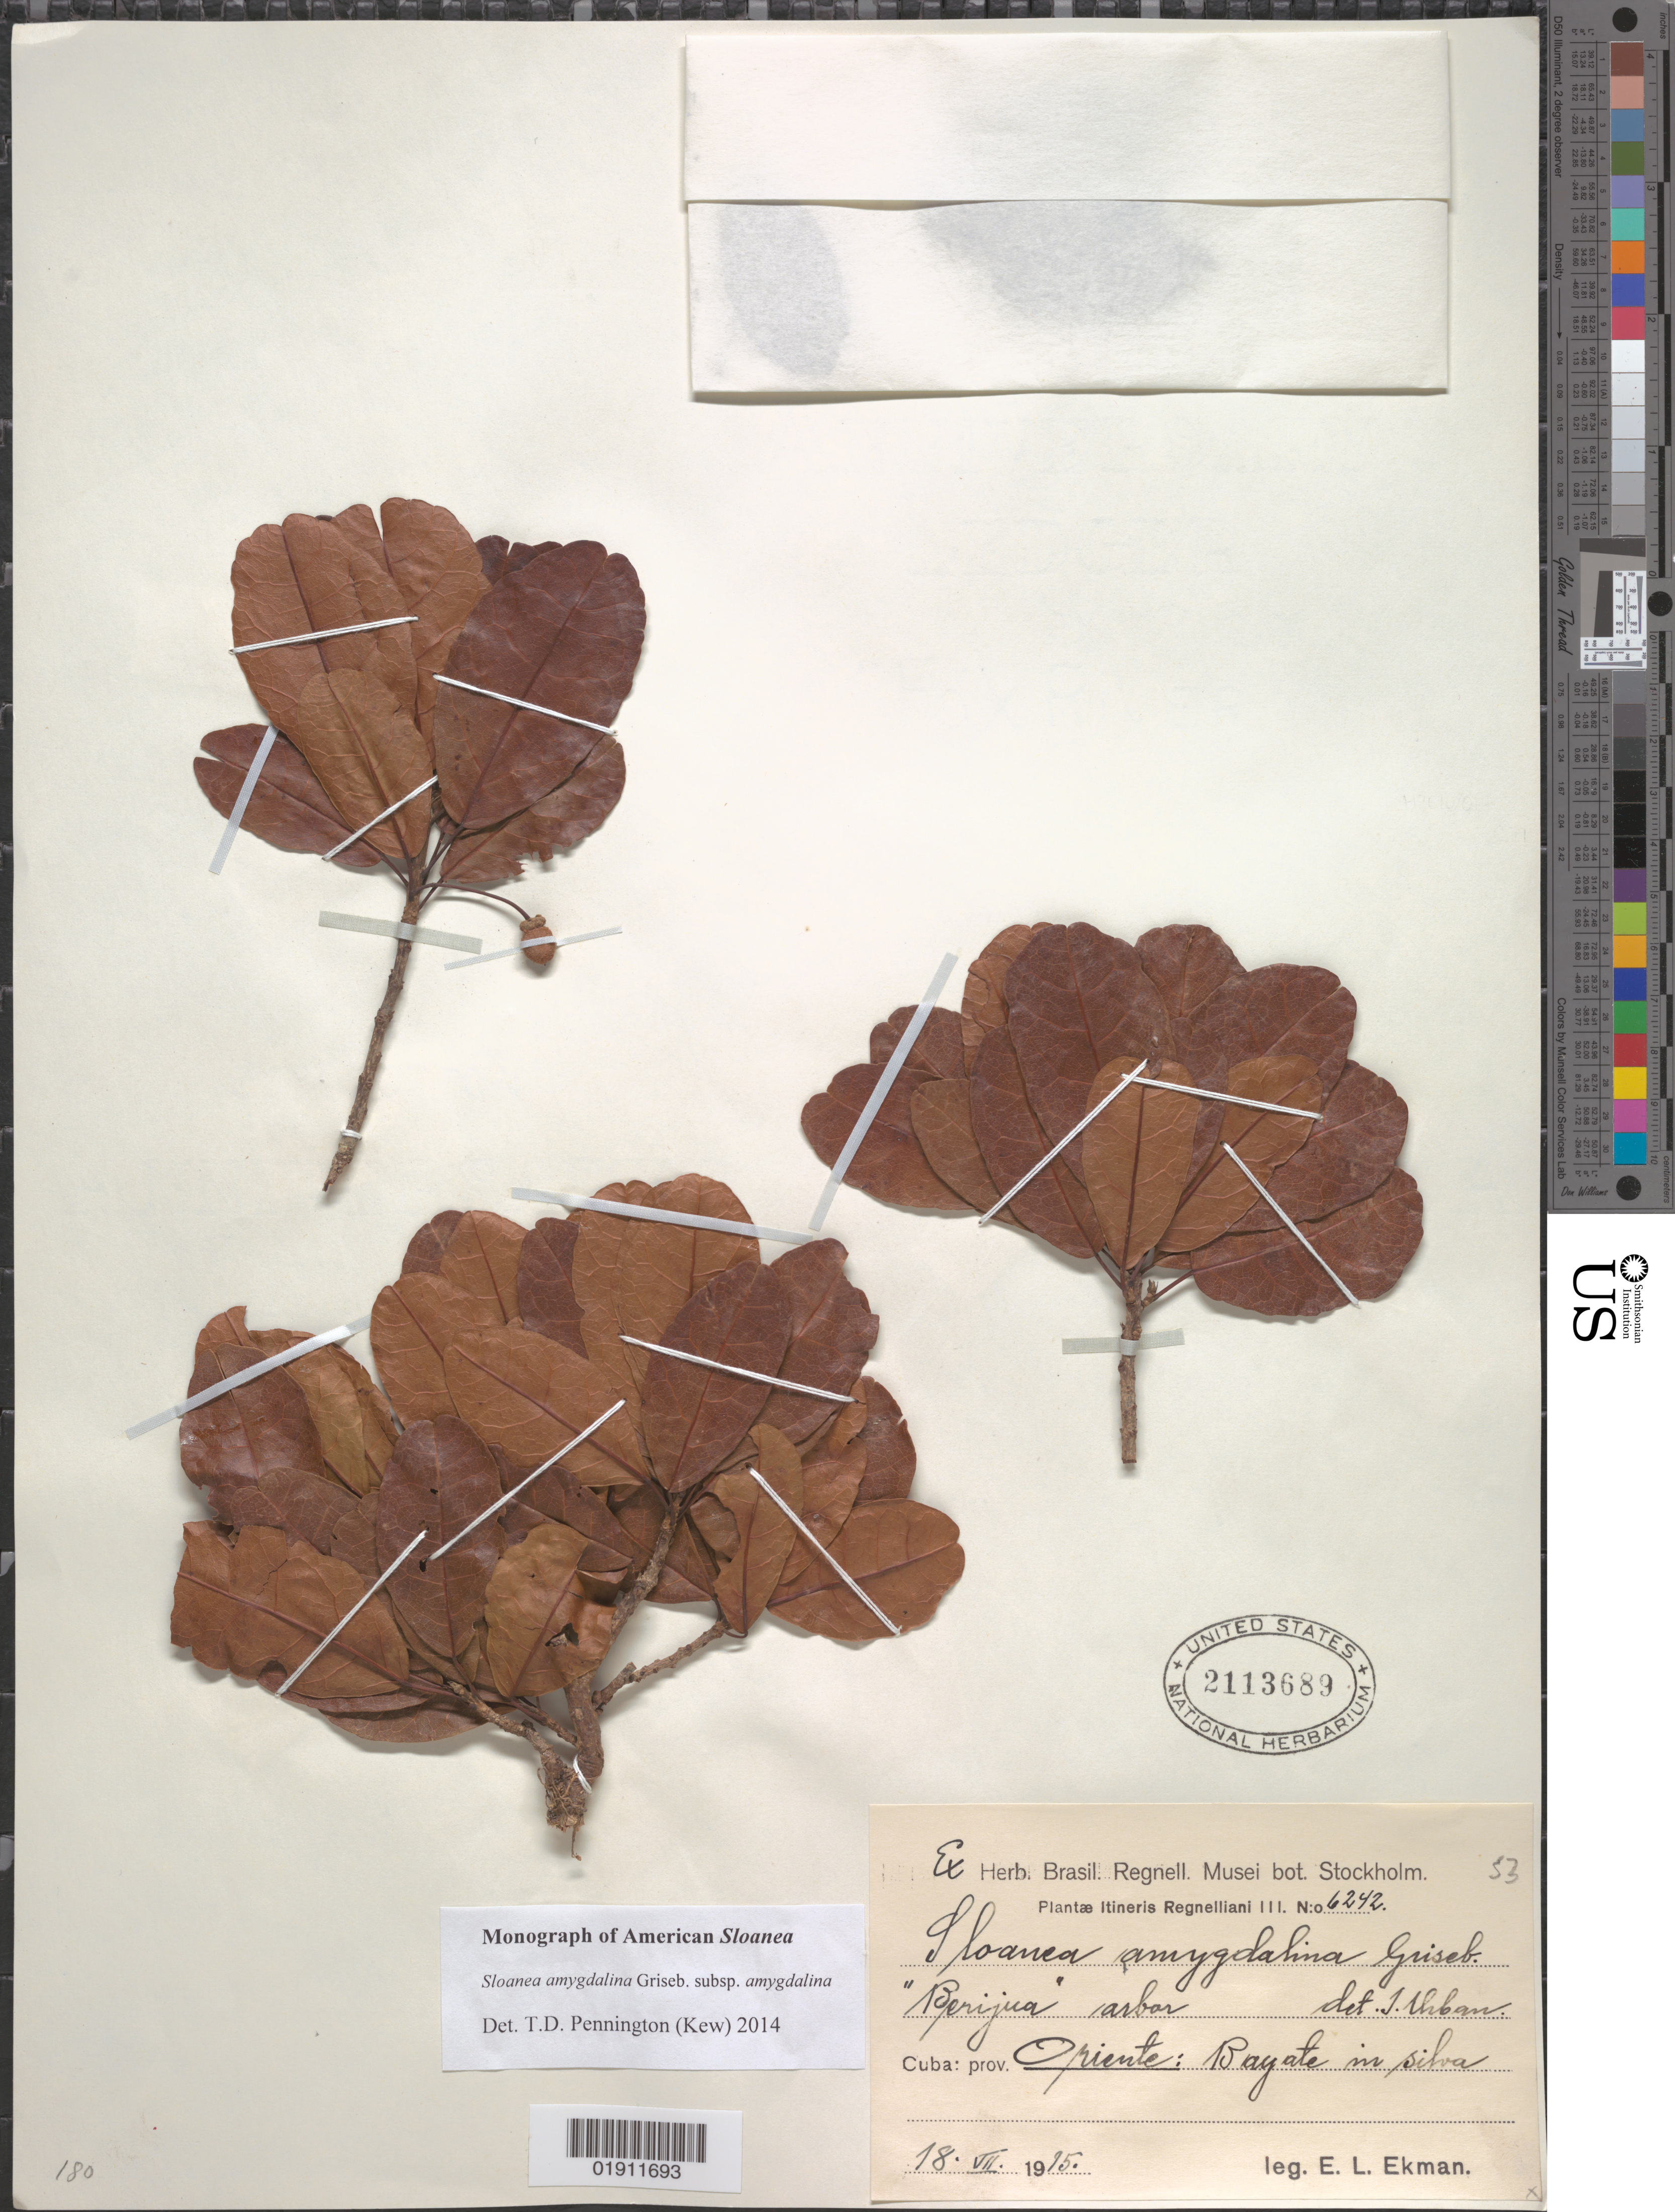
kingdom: Plantae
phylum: Tracheophyta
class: Magnoliopsida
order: Oxalidales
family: Elaeocarpaceae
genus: Sloanea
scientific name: Sloanea amygdalina subsp. amygdalina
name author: Griseb.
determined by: Pennington, T. D., (K)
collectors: E. L. Ekman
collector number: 6242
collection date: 1915-07-18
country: Cuba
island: Cuba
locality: Prov. Oriente, Bayate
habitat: In sylva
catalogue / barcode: US 2113689